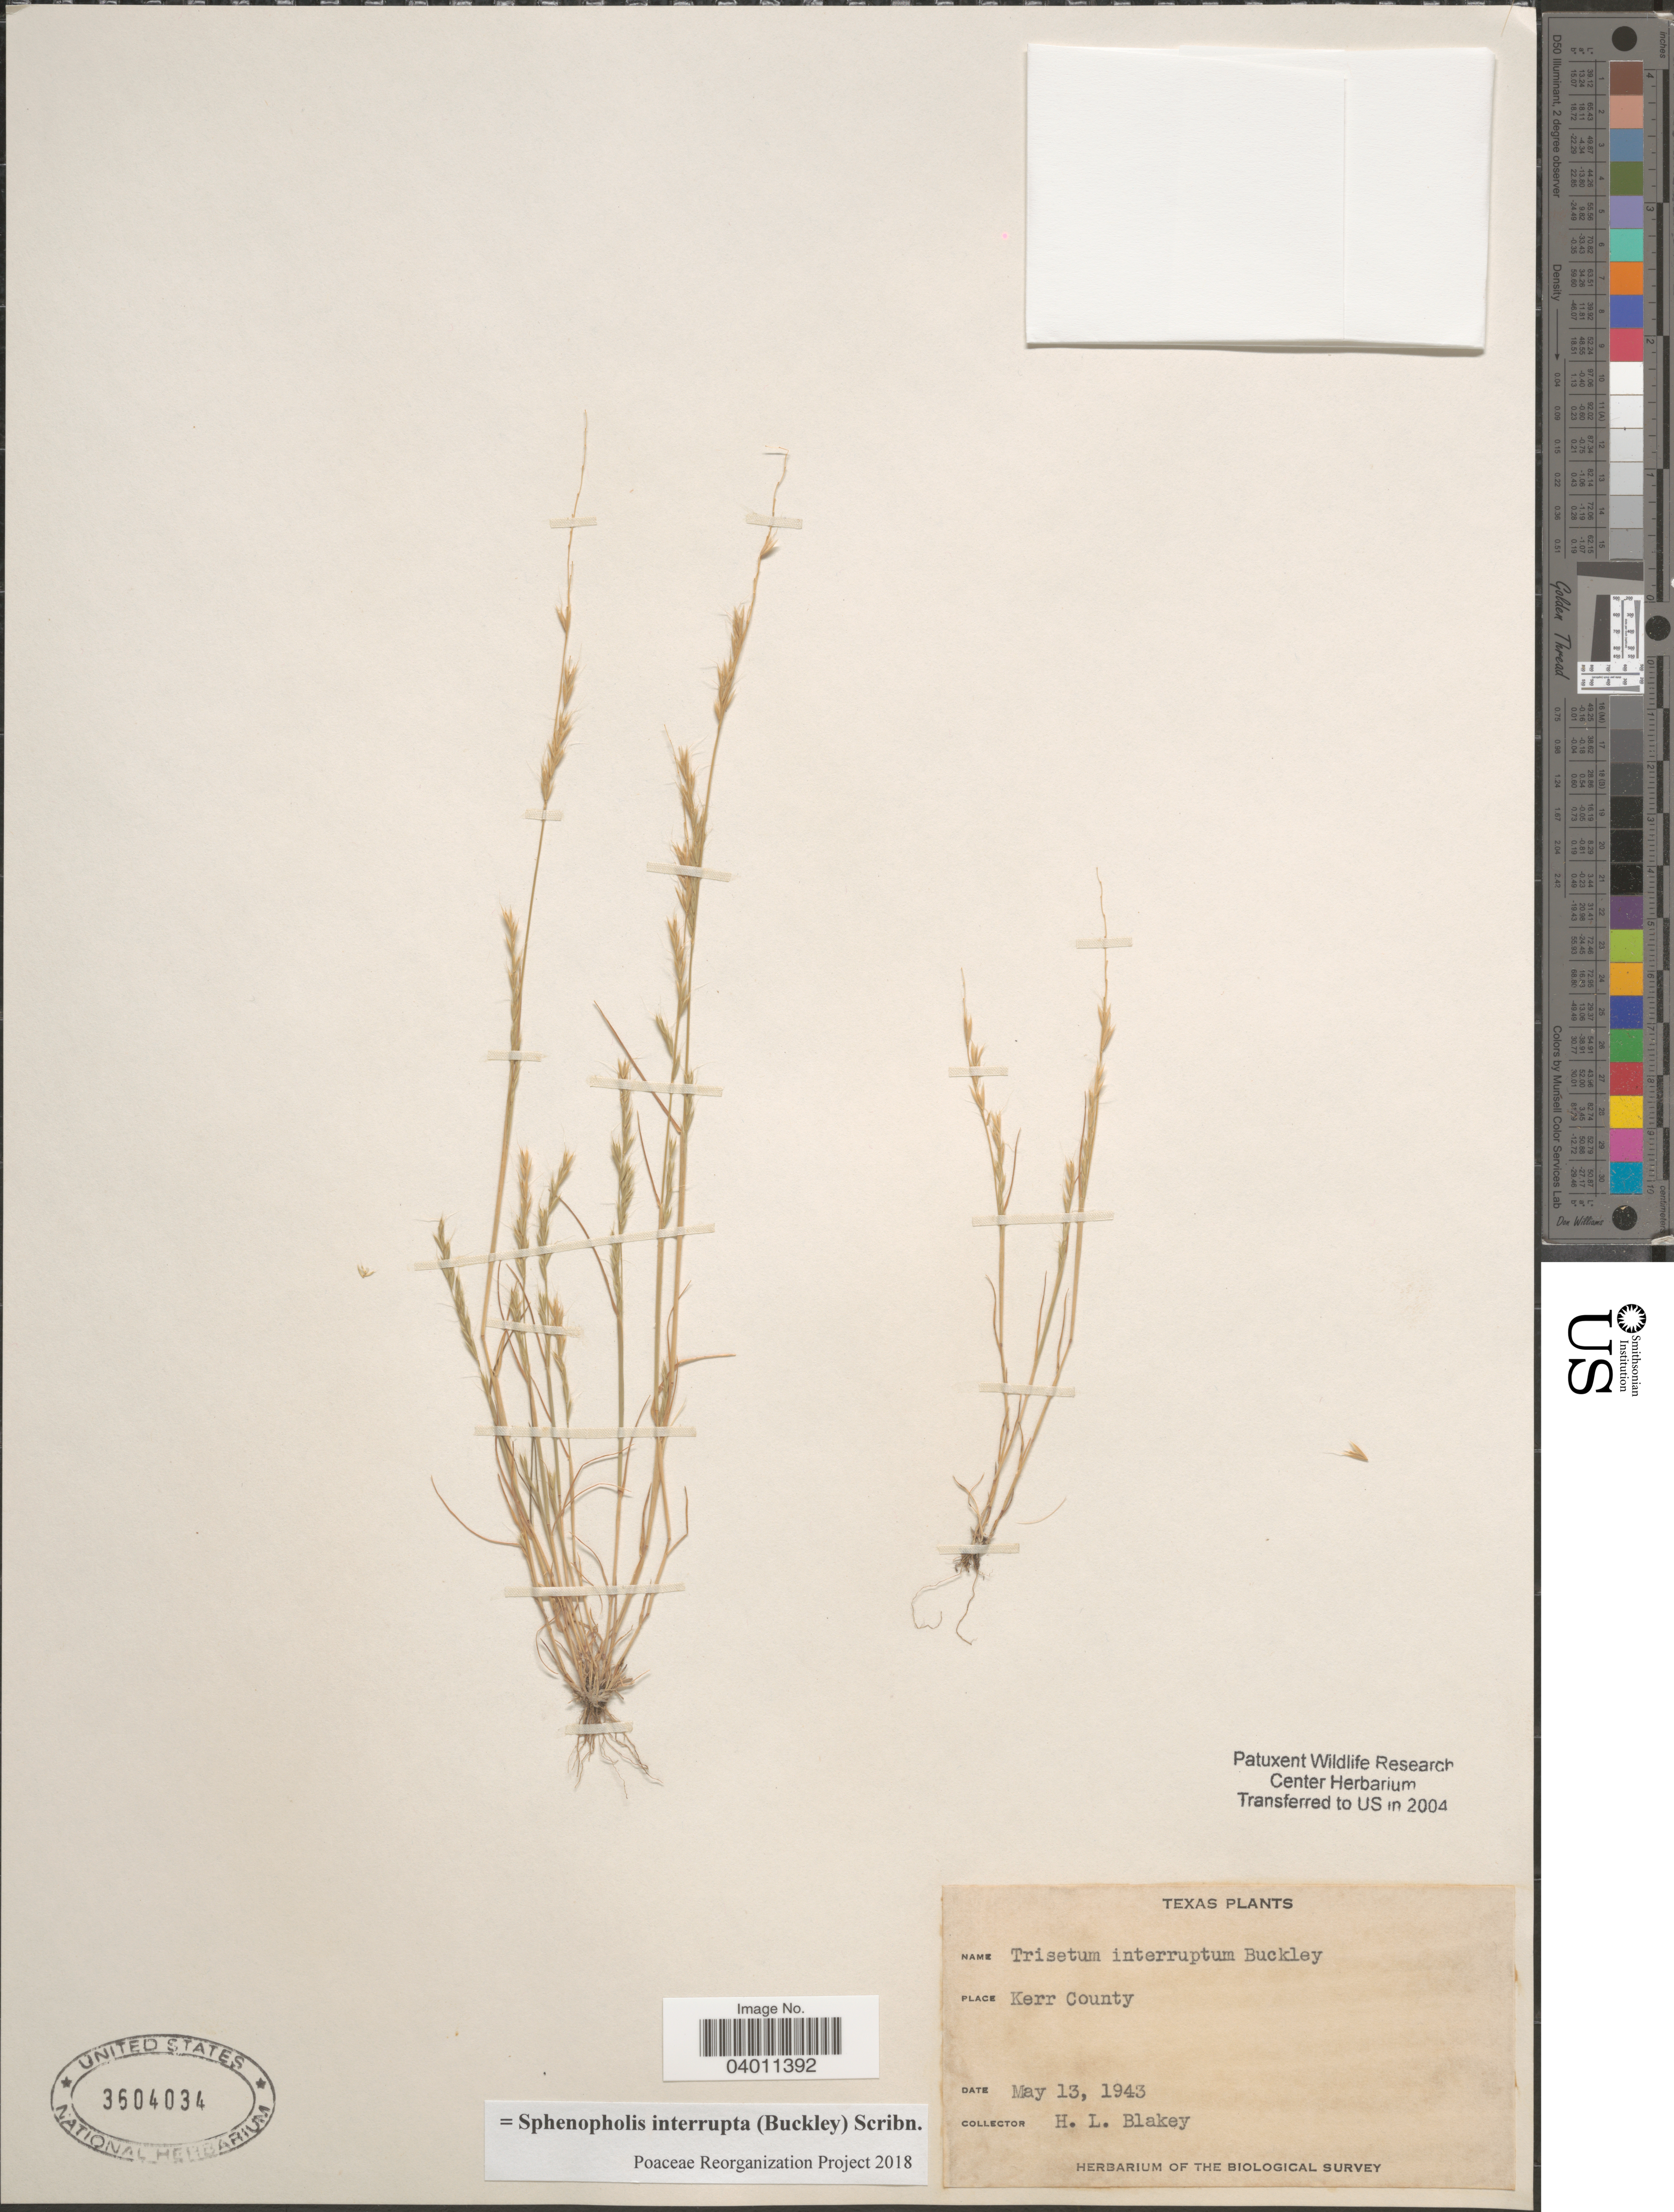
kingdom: Plantae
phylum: Tracheophyta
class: Liliopsida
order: Poales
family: Poaceae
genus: Sphenopholis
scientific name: Sphenopholis interrupta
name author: (Buckley) Scribn.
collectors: H. Blakey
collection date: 1943-05-13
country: United States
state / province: Texas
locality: Kerr County.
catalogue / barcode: US 3604034